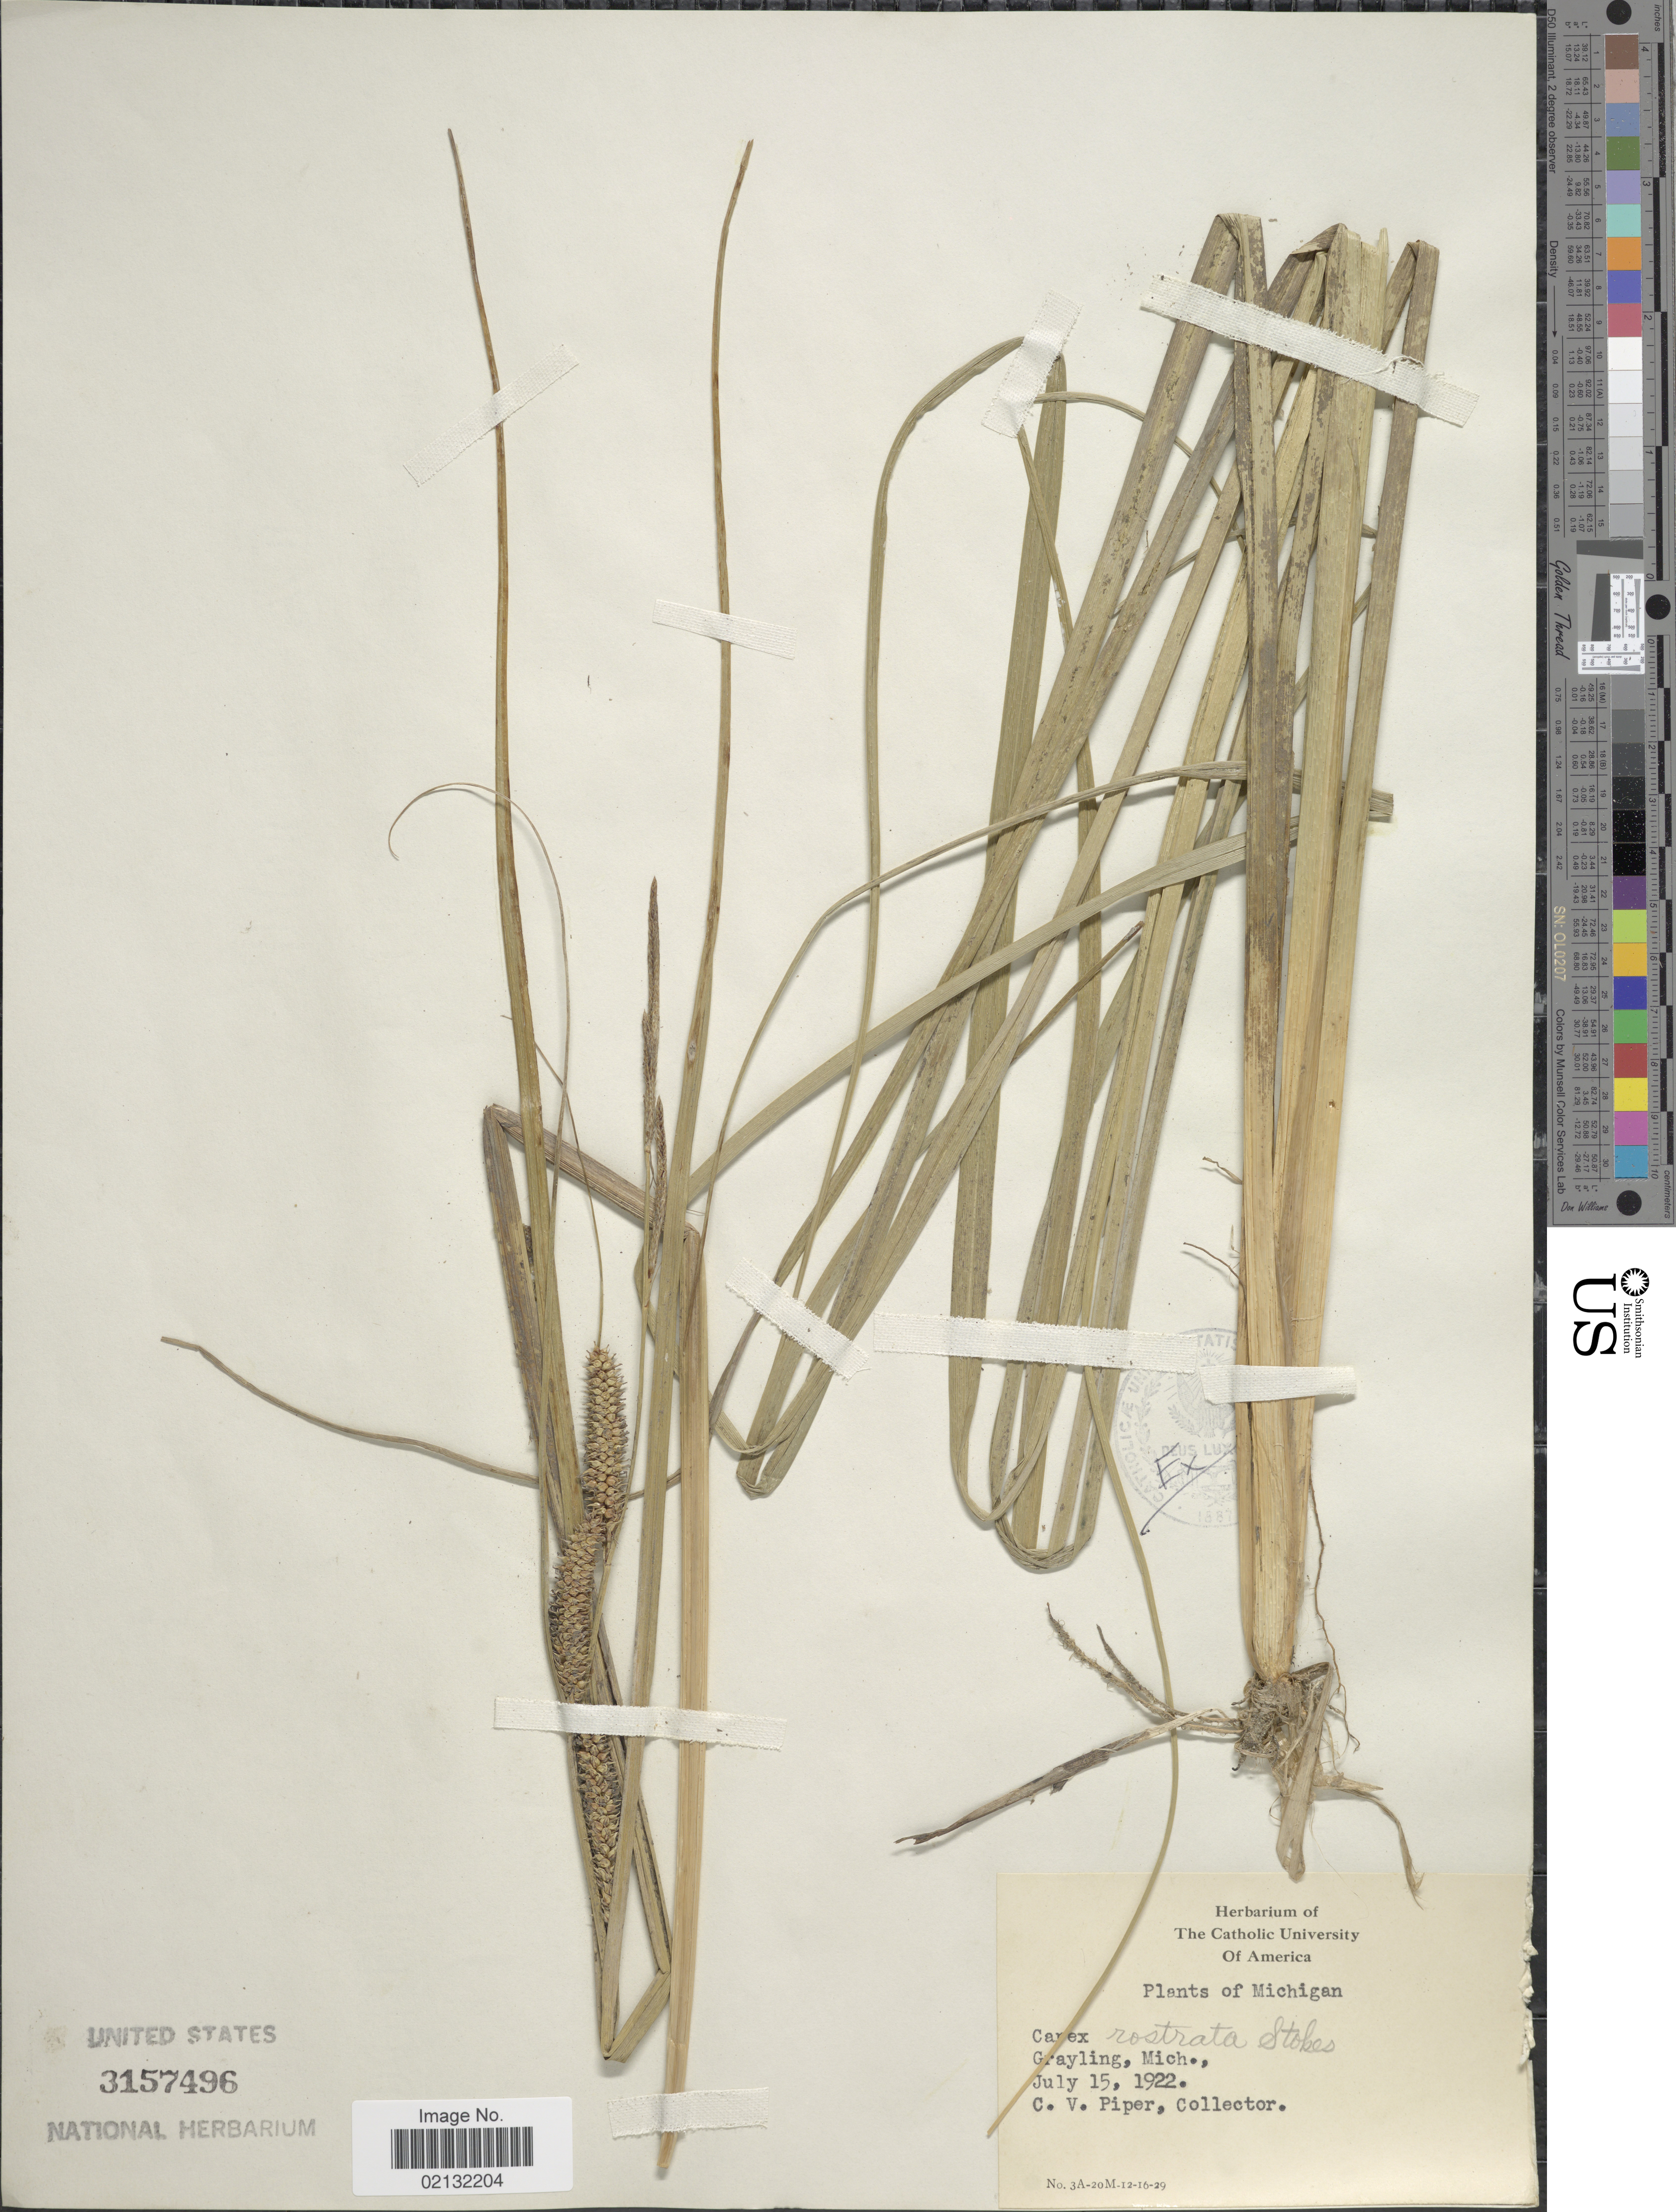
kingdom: Plantae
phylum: Tracheophyta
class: Liliopsida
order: Poales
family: Cyperaceae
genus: Carex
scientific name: Carex rostrata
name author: Stokes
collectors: C. V. Piper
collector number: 3A-20M-12-16-29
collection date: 1922-07-15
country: United States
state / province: Michigan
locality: Michigan, Grayling, Mich.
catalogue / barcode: US 3157496